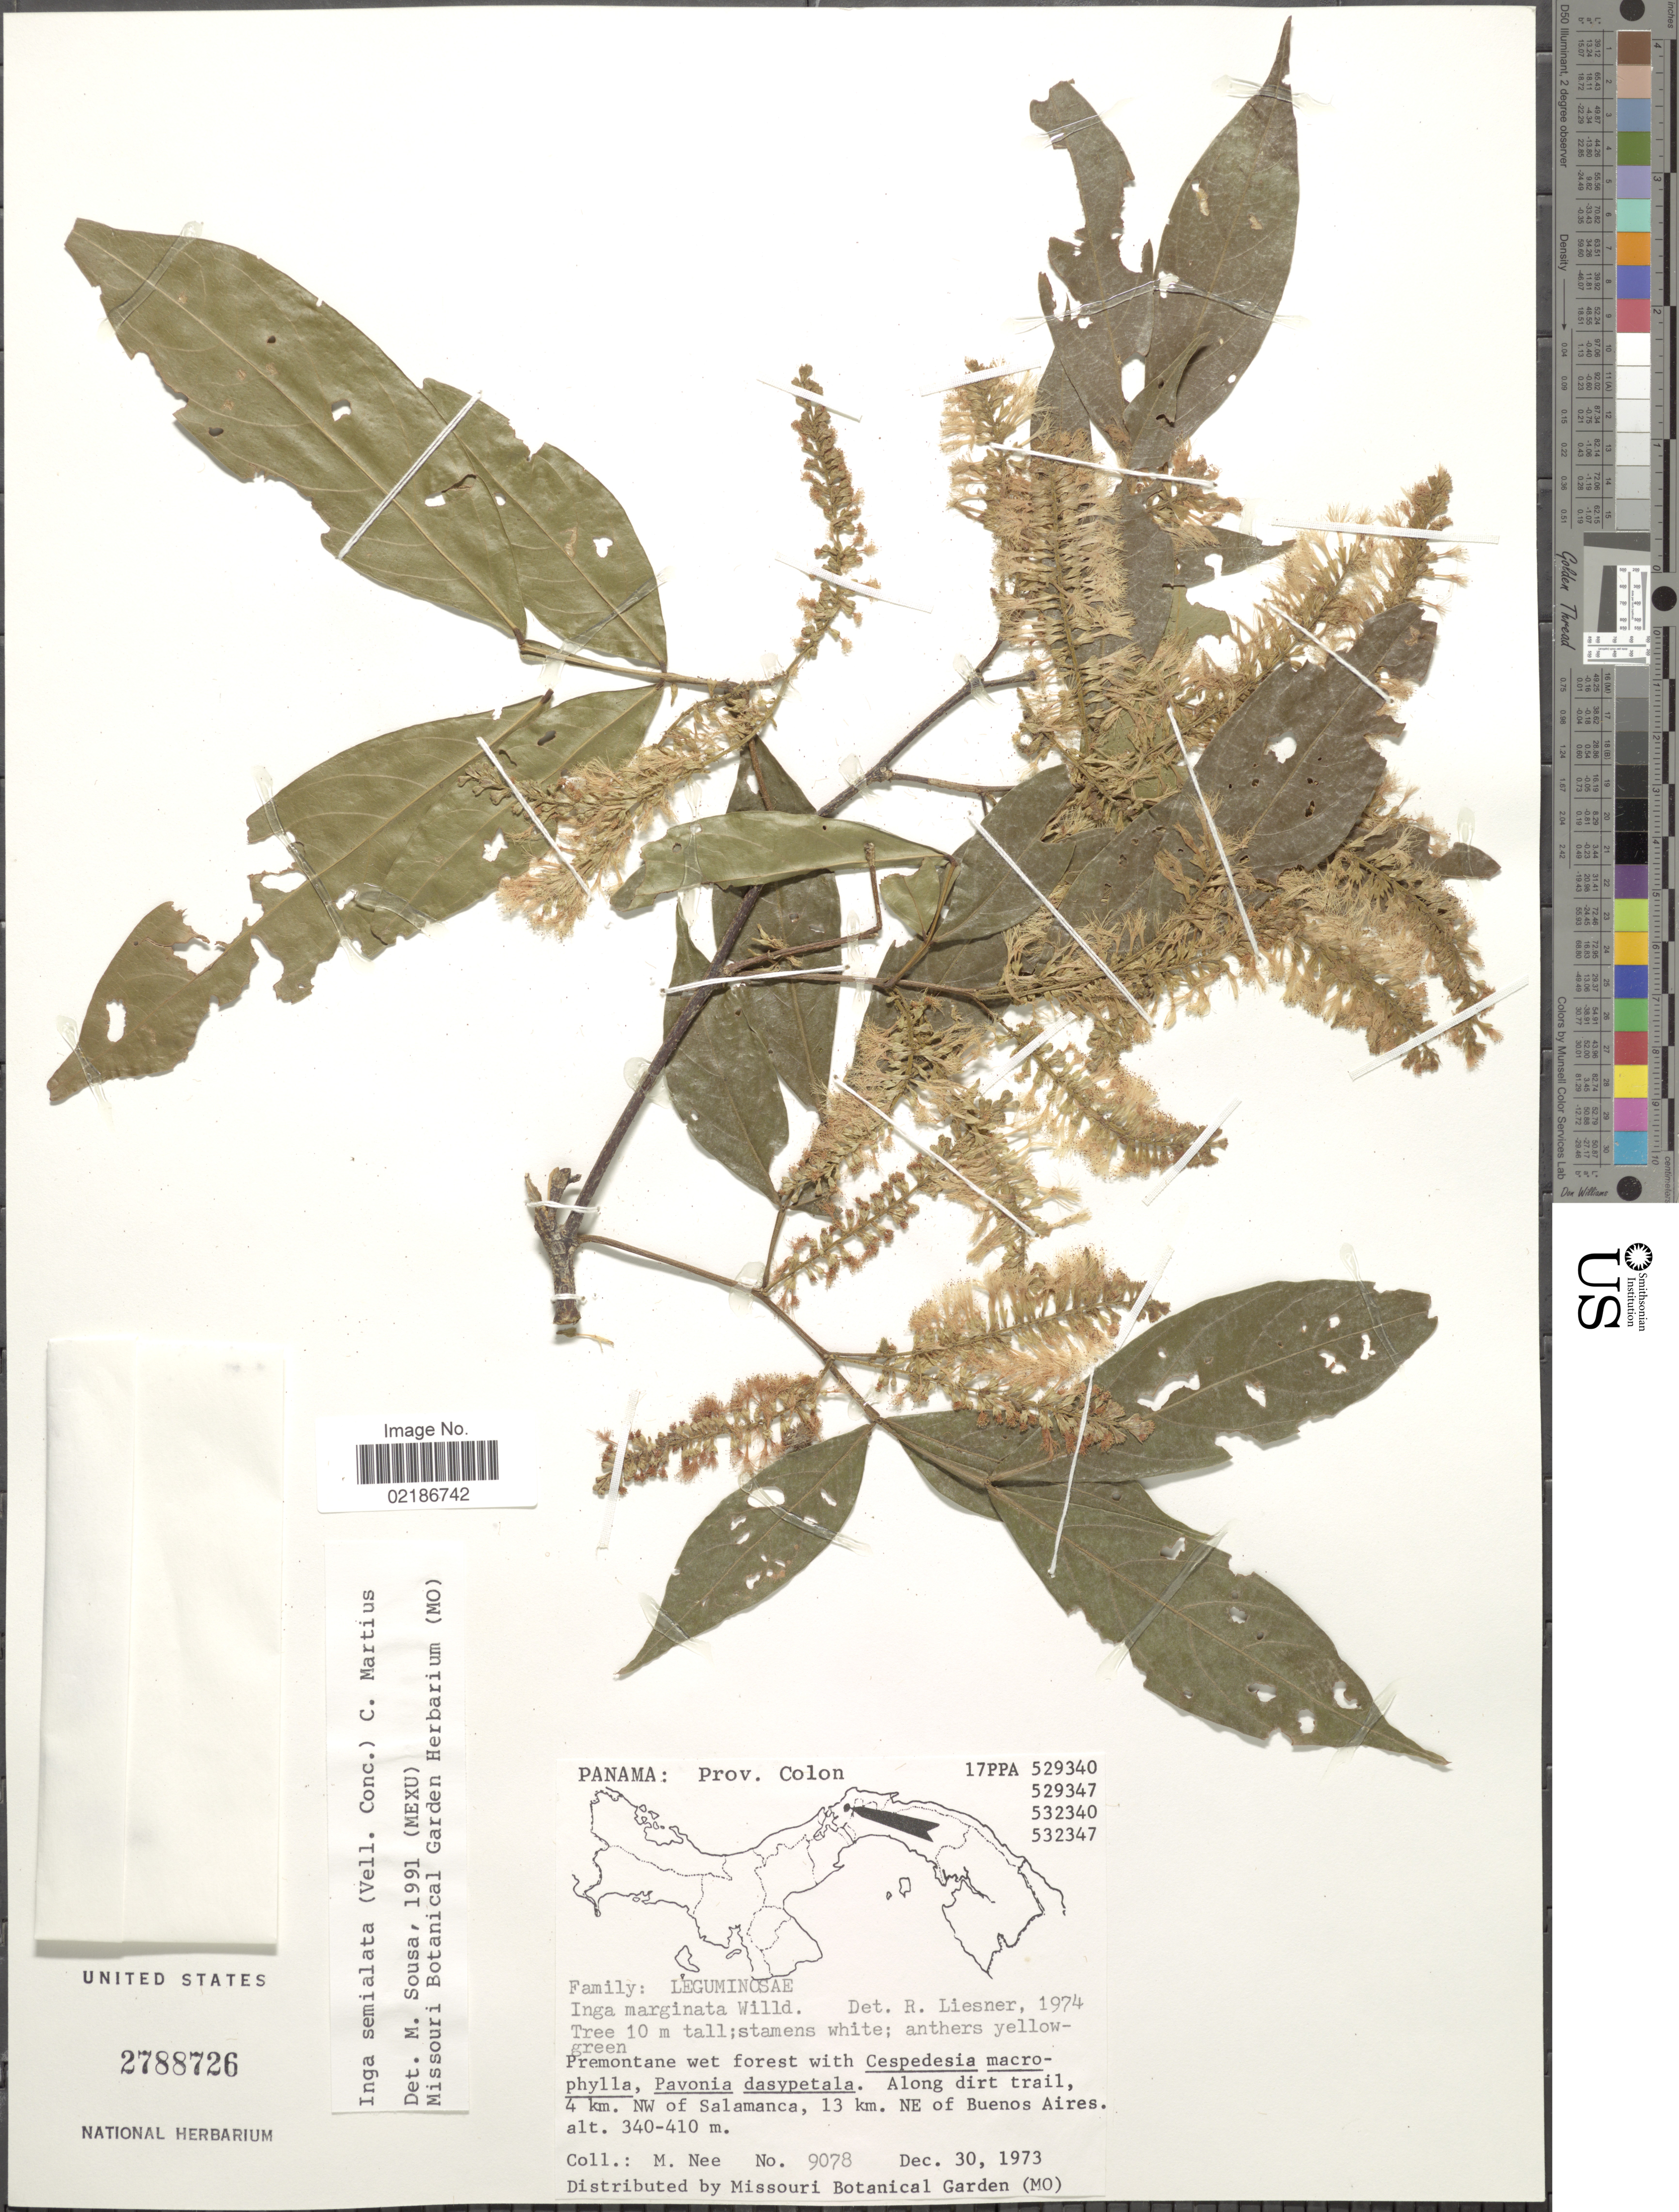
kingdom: Plantae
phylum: Tracheophyta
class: Magnoliopsida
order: Fabales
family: Fabaceae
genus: Inga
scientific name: Inga marginata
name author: Willd.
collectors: M. Nee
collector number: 9078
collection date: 1973-12-30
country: Panama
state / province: Colón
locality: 4 km NE of Salamanca, 13 km NE of Buenos Aires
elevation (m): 340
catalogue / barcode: US 2788726